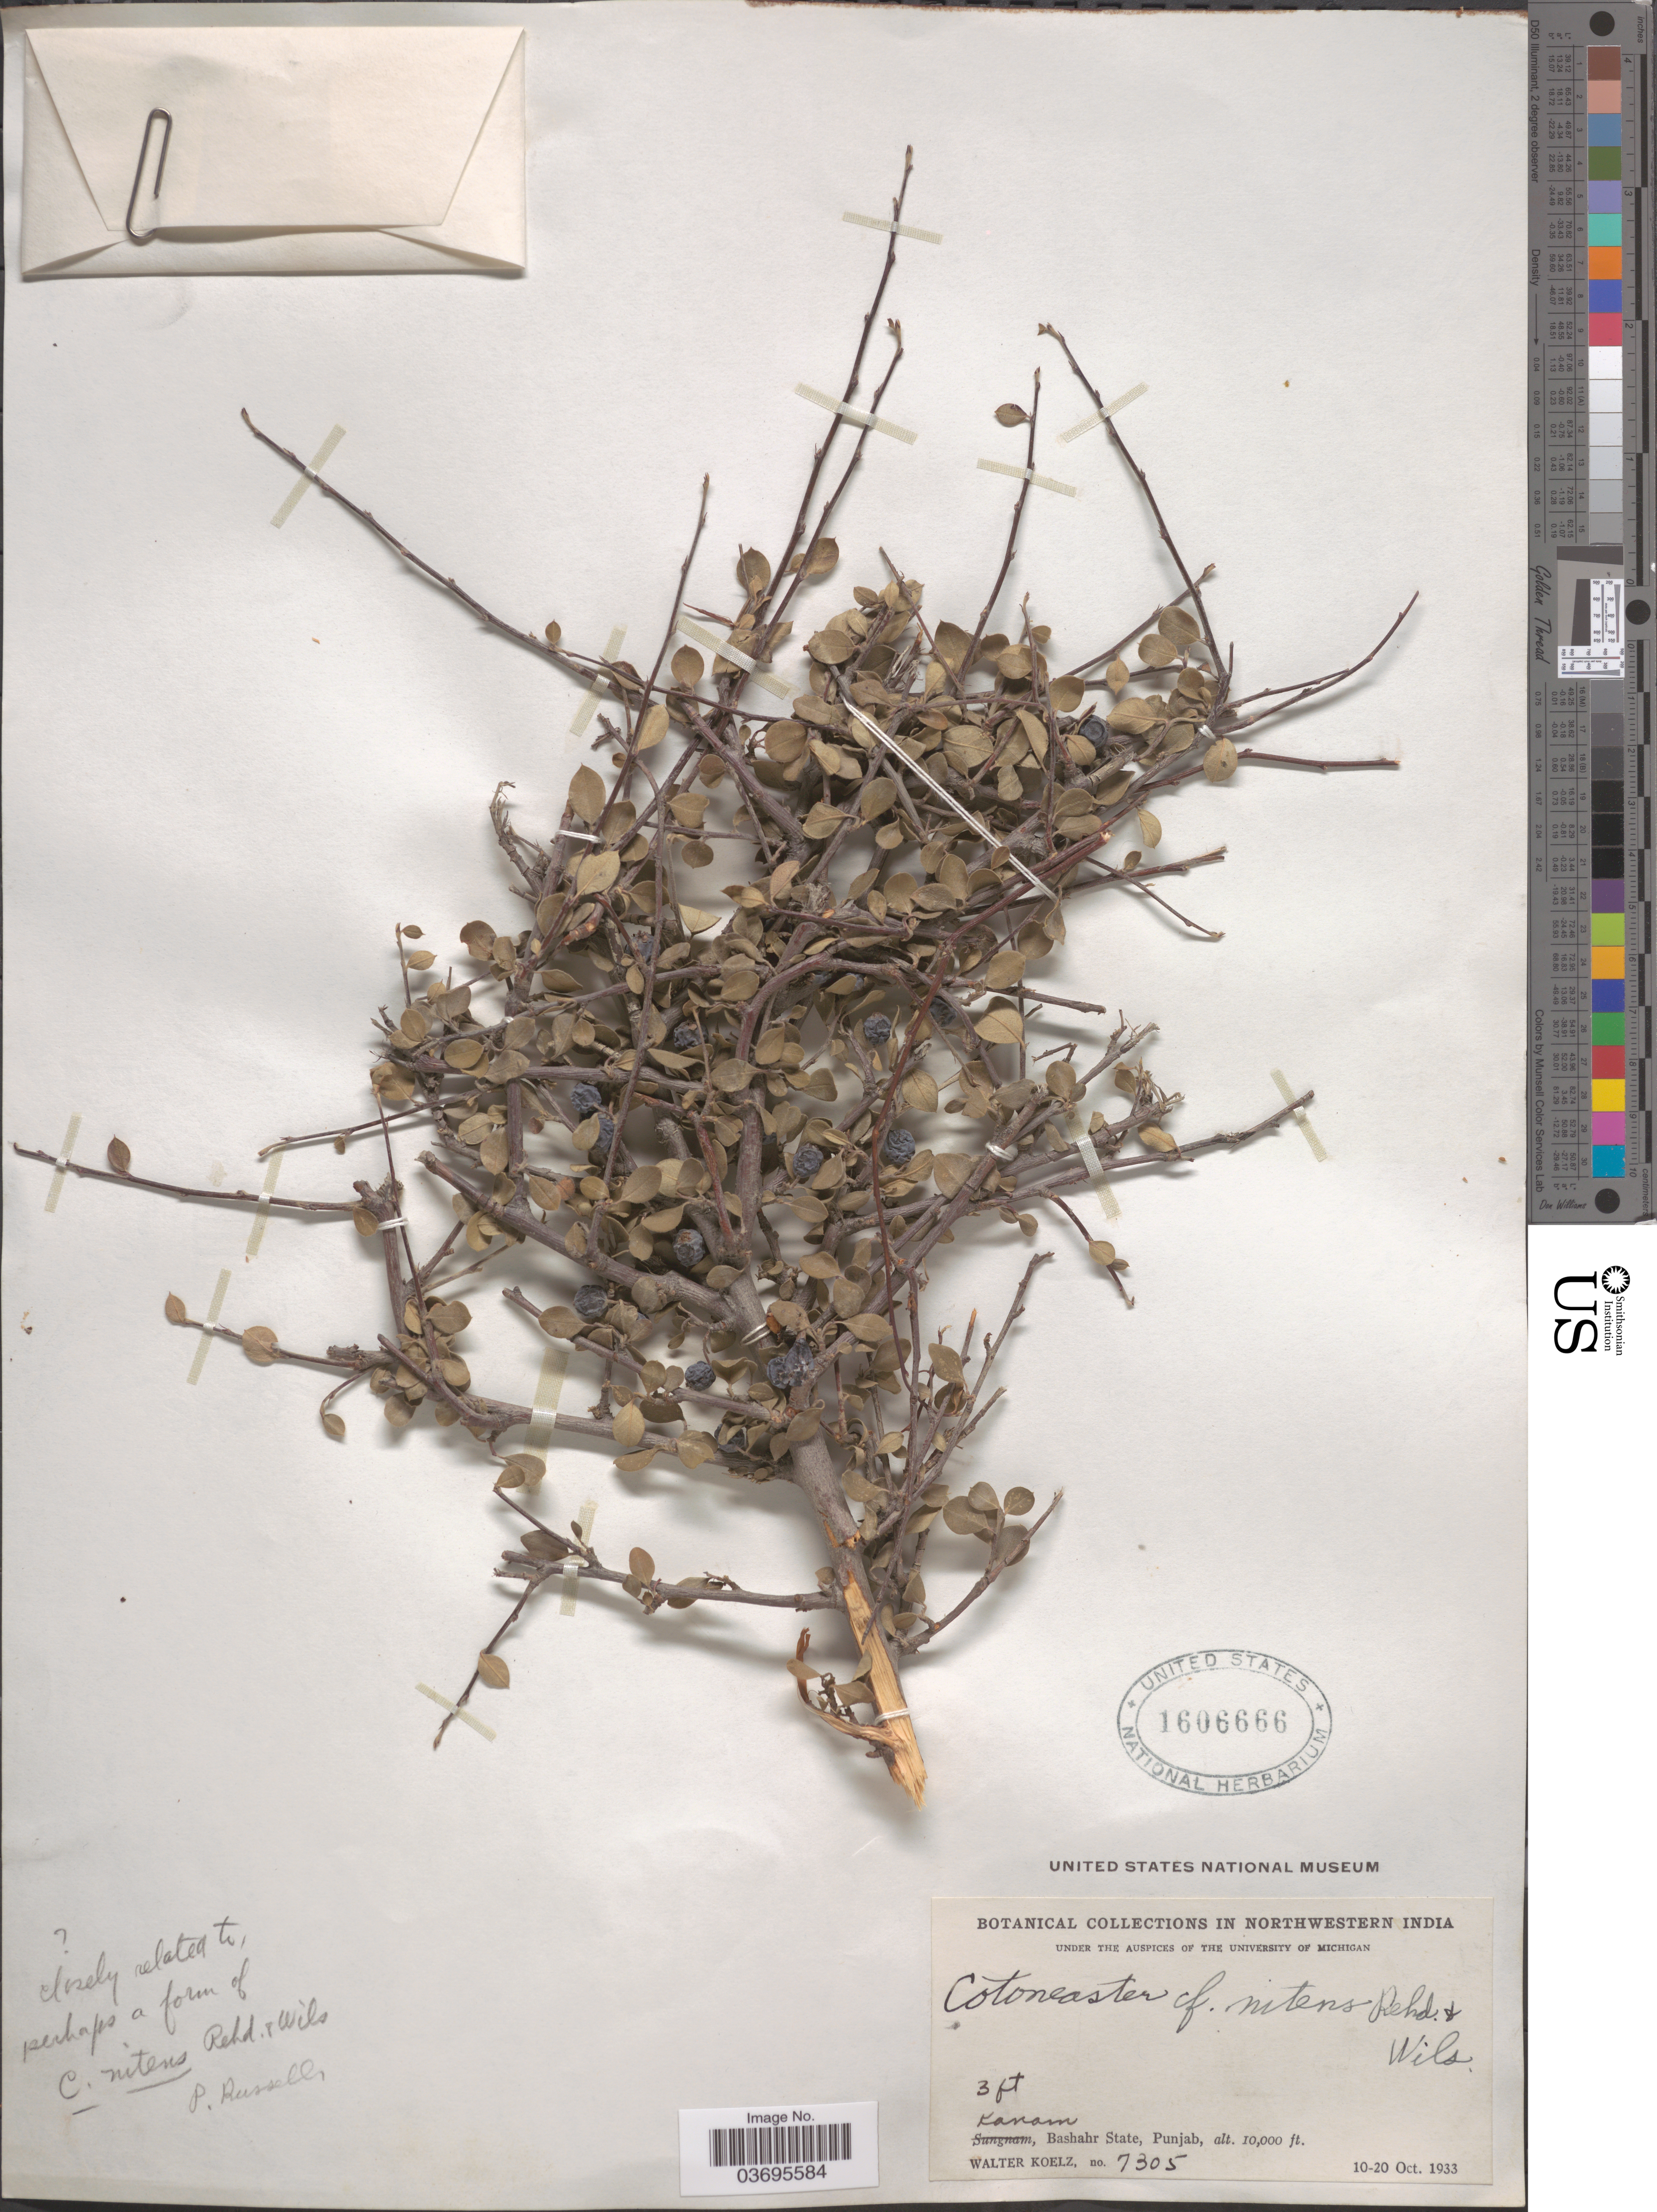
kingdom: Plantae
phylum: Tracheophyta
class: Magnoliopsida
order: Rosales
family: Rosaceae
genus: Cotoneaster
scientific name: Cotoneaster nitens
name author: Rehder & E.H. Wilson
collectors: W. N. Koelz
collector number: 7305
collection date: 1933-10-10/1933-10-20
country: India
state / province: Punjab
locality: Northwestern India. Kanam, Bashahr State.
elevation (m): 3048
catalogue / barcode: US 1606666